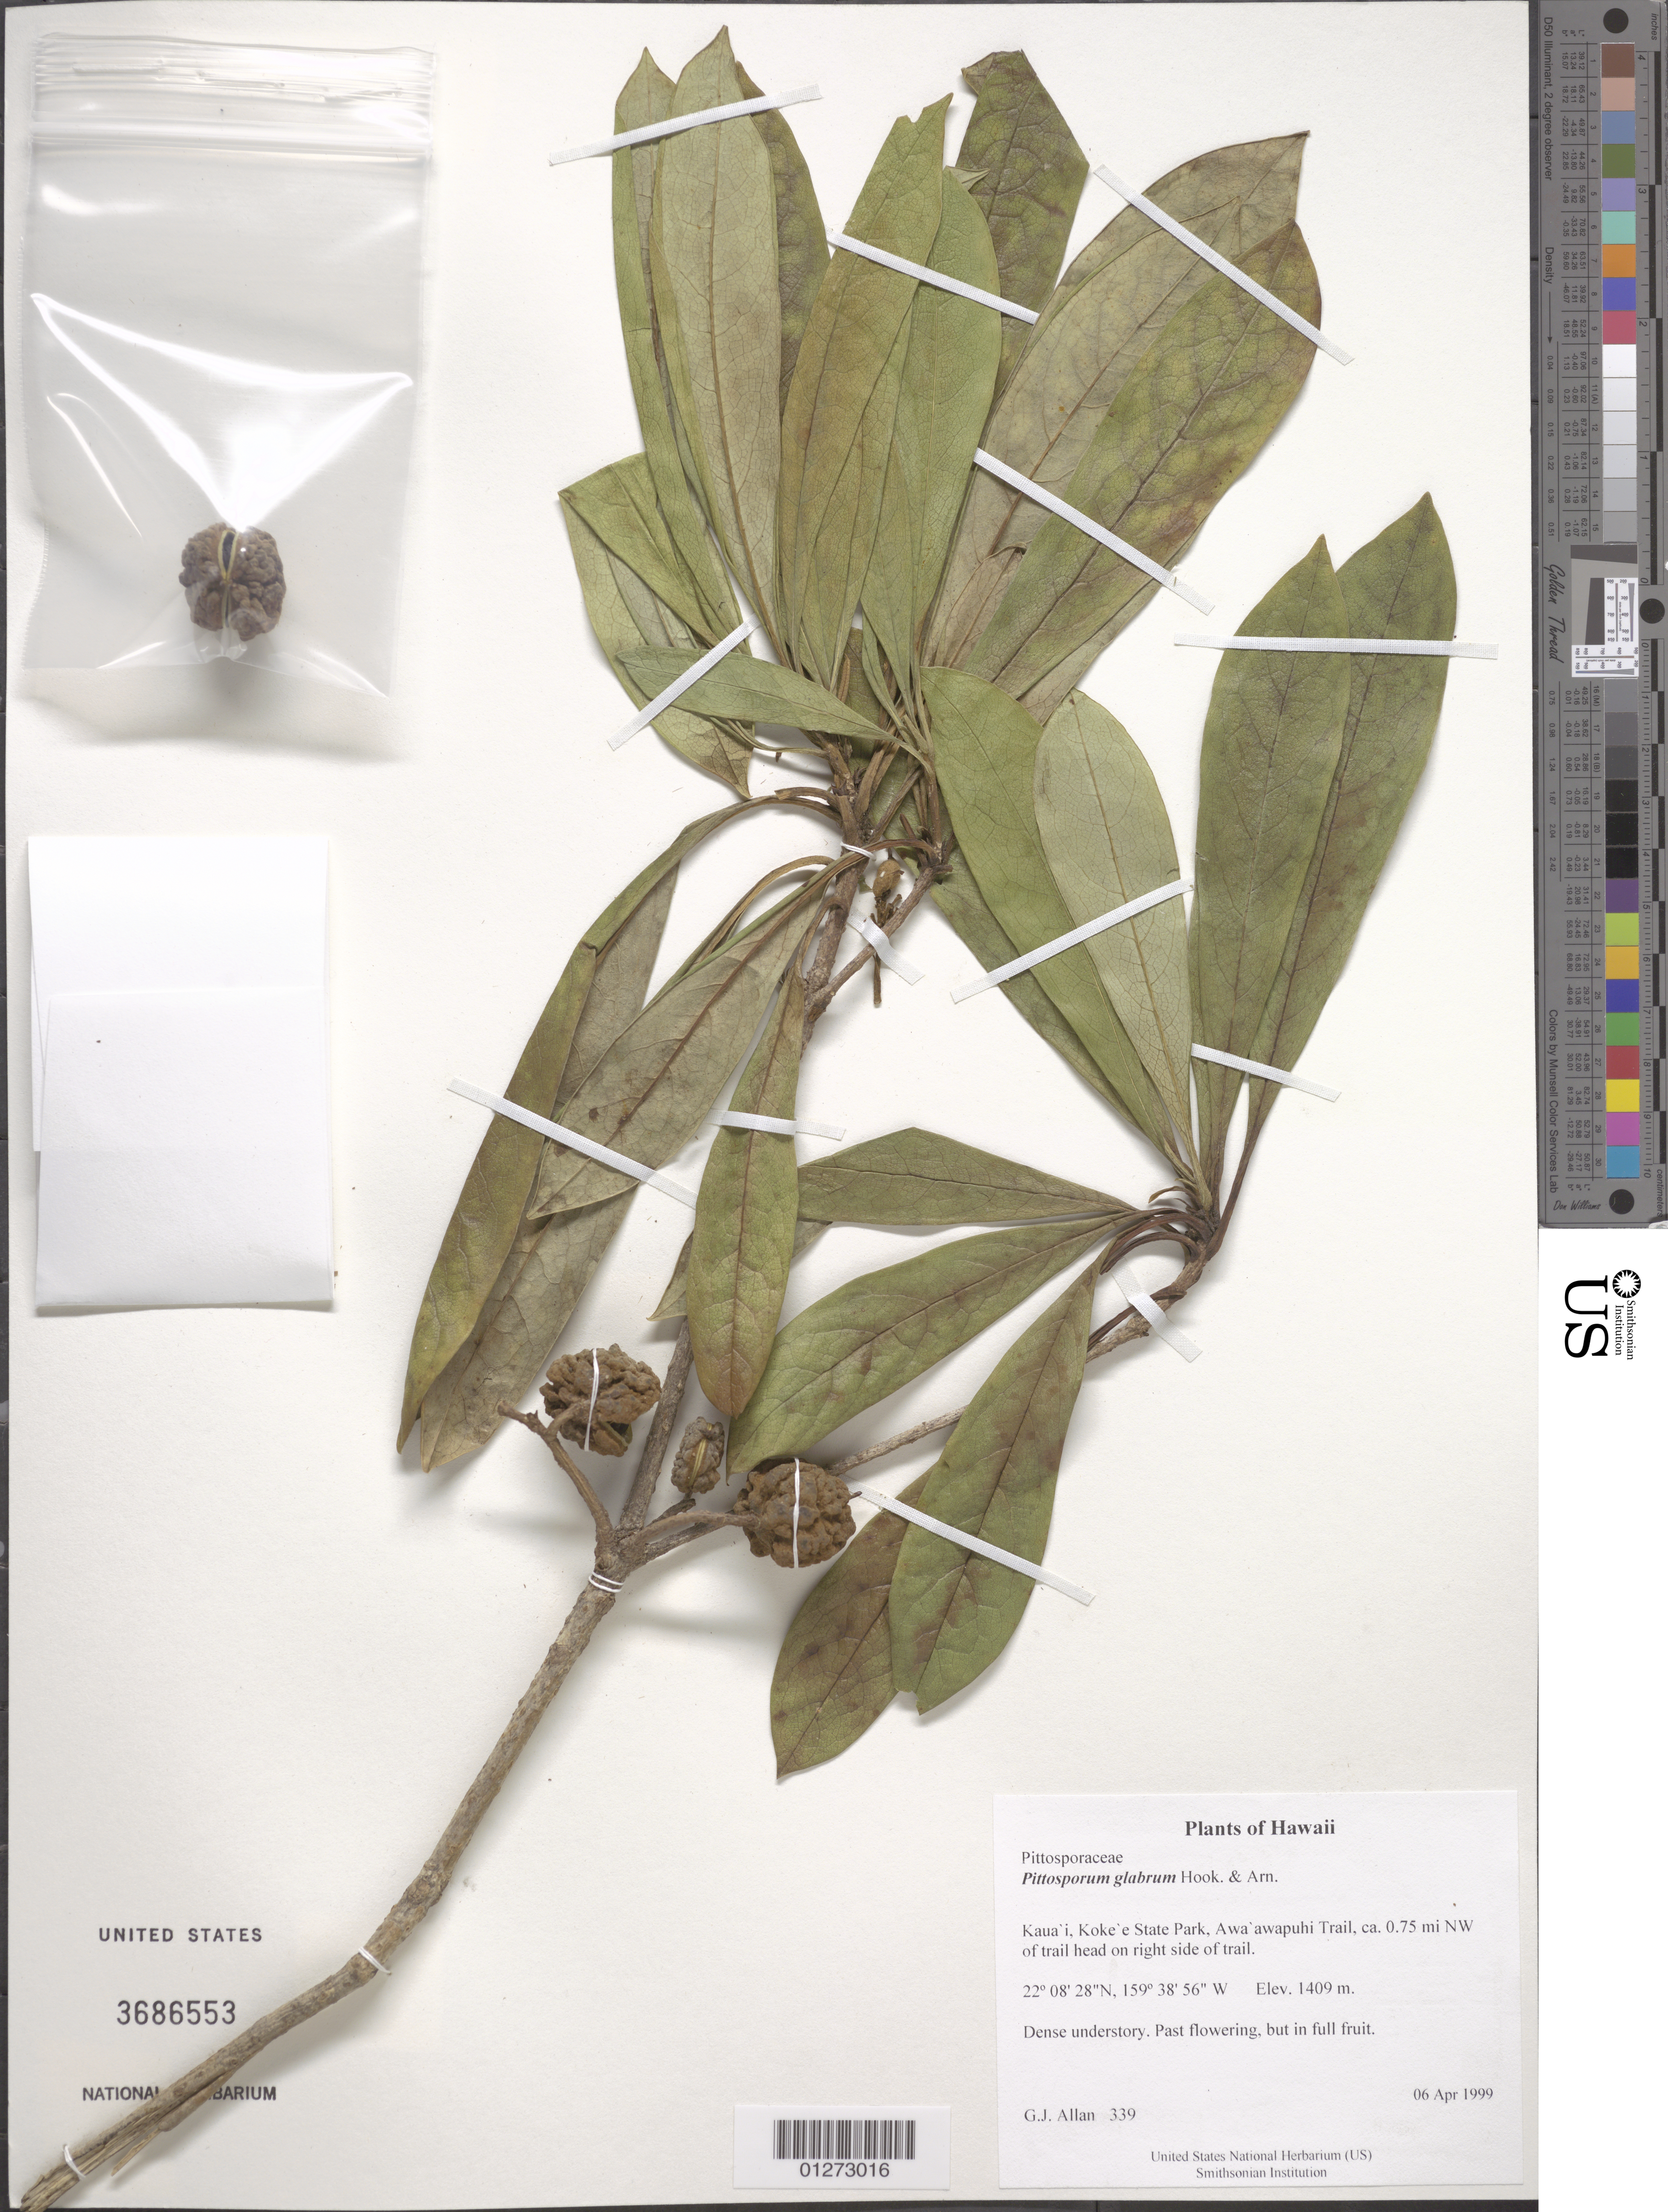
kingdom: Plantae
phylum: Tracheophyta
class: Magnoliopsida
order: Apiales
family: Pittosporaceae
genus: Pittosporum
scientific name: Pittosporum glabrum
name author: Hook. & Arn.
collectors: G. Allan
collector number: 339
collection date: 1999-04-06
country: United States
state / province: Hawaii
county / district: Kaui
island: Kaua'i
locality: Koke'e State Park, Awa'awapuhi Trail, ca. 0.75 mi NW of trail head on right side of trail.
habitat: Dense understory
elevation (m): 1409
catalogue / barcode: US 3686553